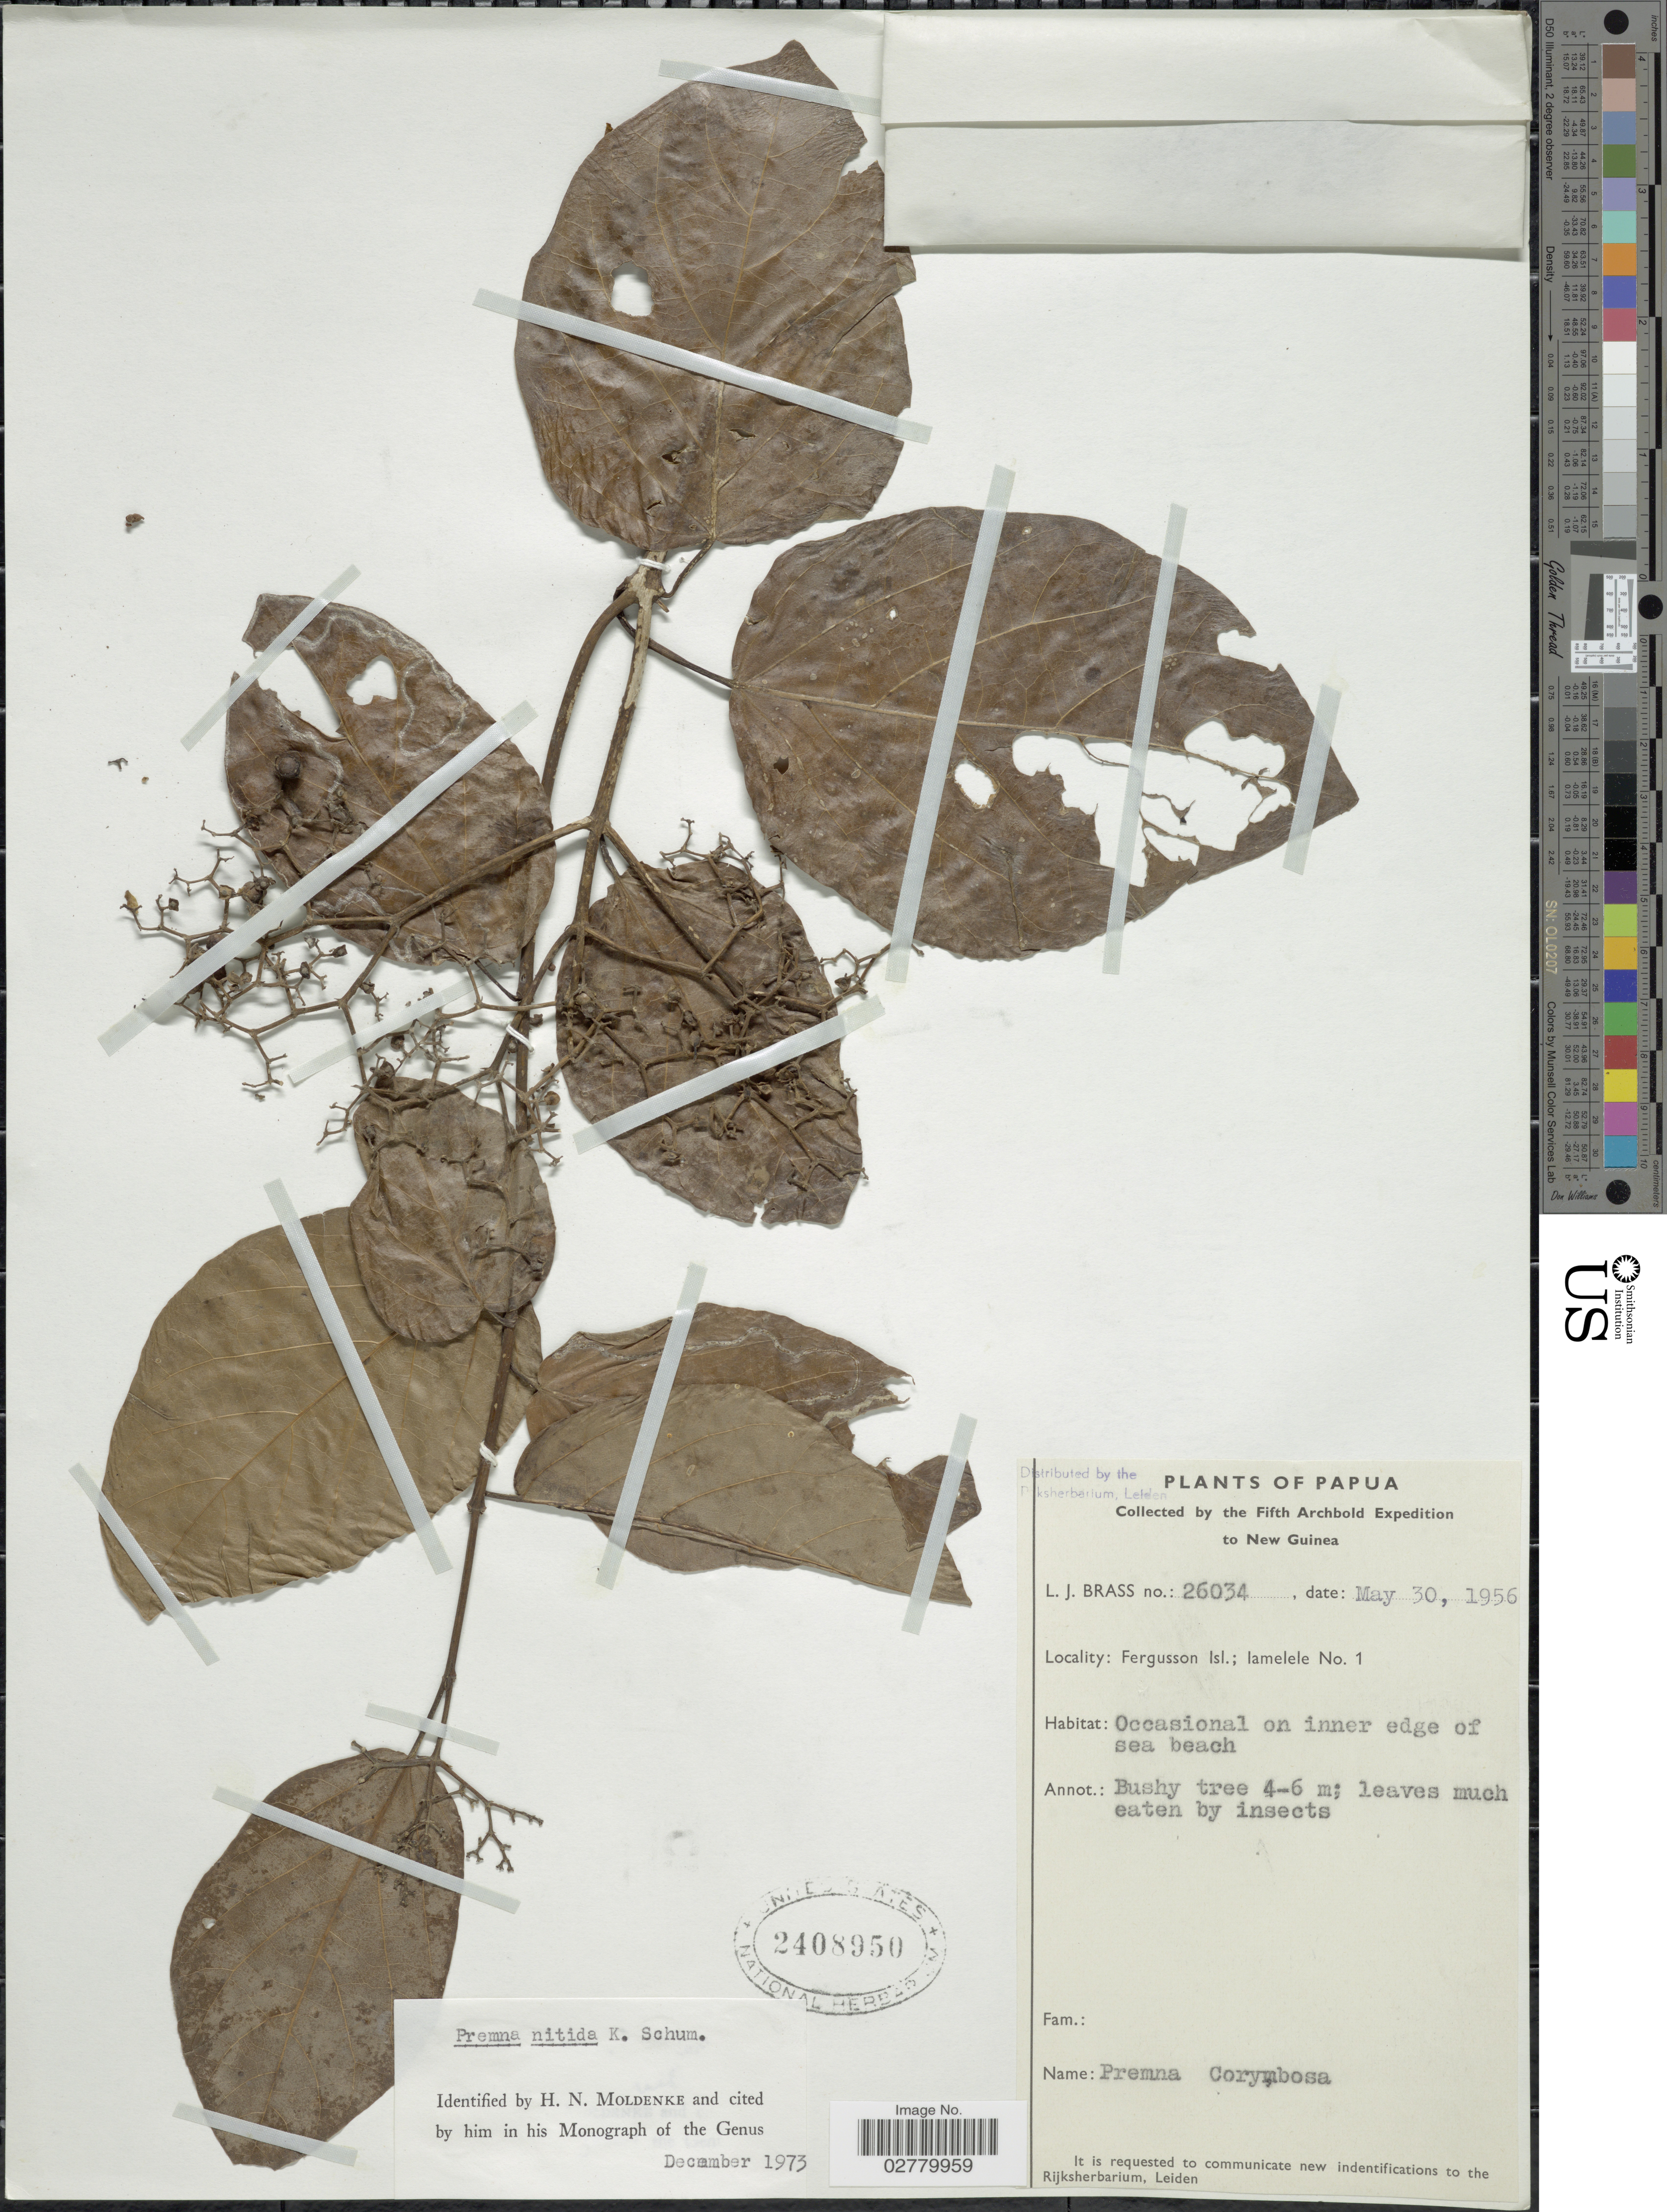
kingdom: Plantae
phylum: Tracheophyta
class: Magnoliopsida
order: Lamiales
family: Lamiaceae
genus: Premna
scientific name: Premna nitida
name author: K. Schum.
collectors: L. J. Brass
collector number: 26034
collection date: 1956-05-30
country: Papua New Guinea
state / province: Milne Bay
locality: Papua. New Guinea. Fergusson Isl.; lamelele No.13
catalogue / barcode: US 2408950